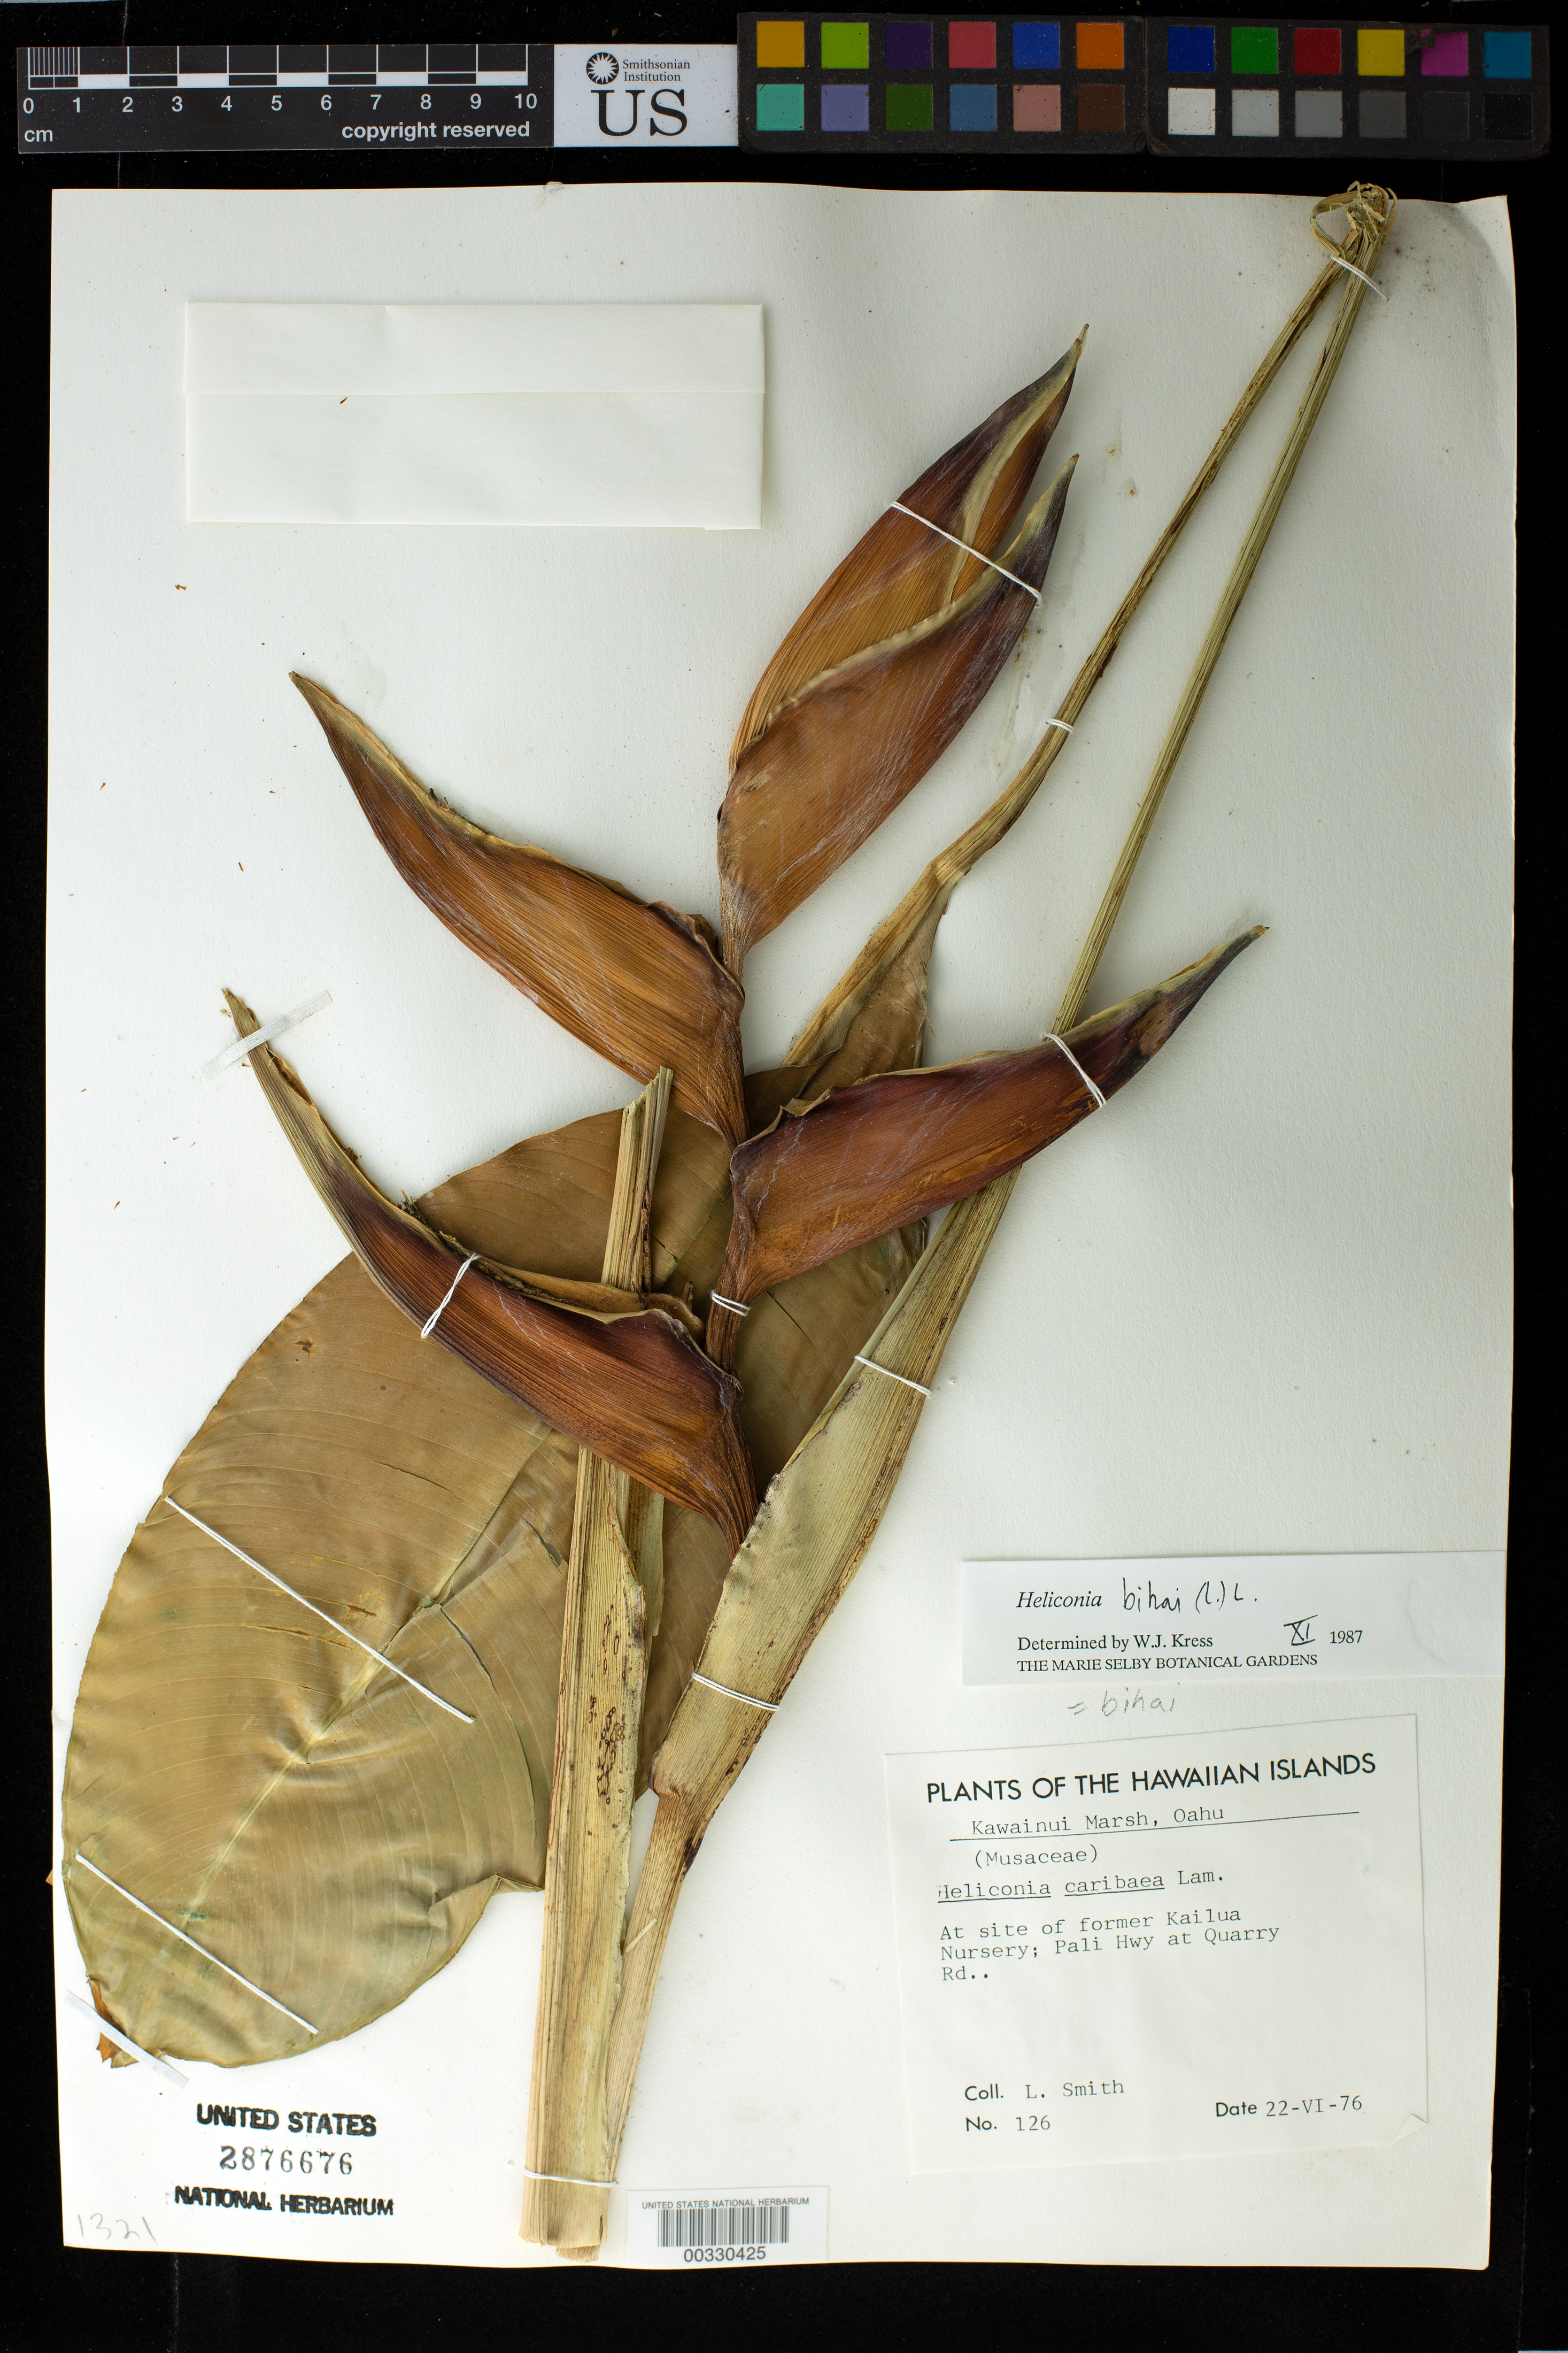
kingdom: Plantae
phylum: Tracheophyta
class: Liliopsida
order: Zingiberales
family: Heliconiaceae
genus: Heliconia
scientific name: Heliconia bihai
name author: (L.) L.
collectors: L. Smith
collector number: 126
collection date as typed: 22 Jun 1976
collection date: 1976-06-22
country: United States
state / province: Hawaii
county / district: Honolulu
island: Oahu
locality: Kawainui, at site of former kailua nursery, pali hwy at quarry rd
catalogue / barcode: US 2876676